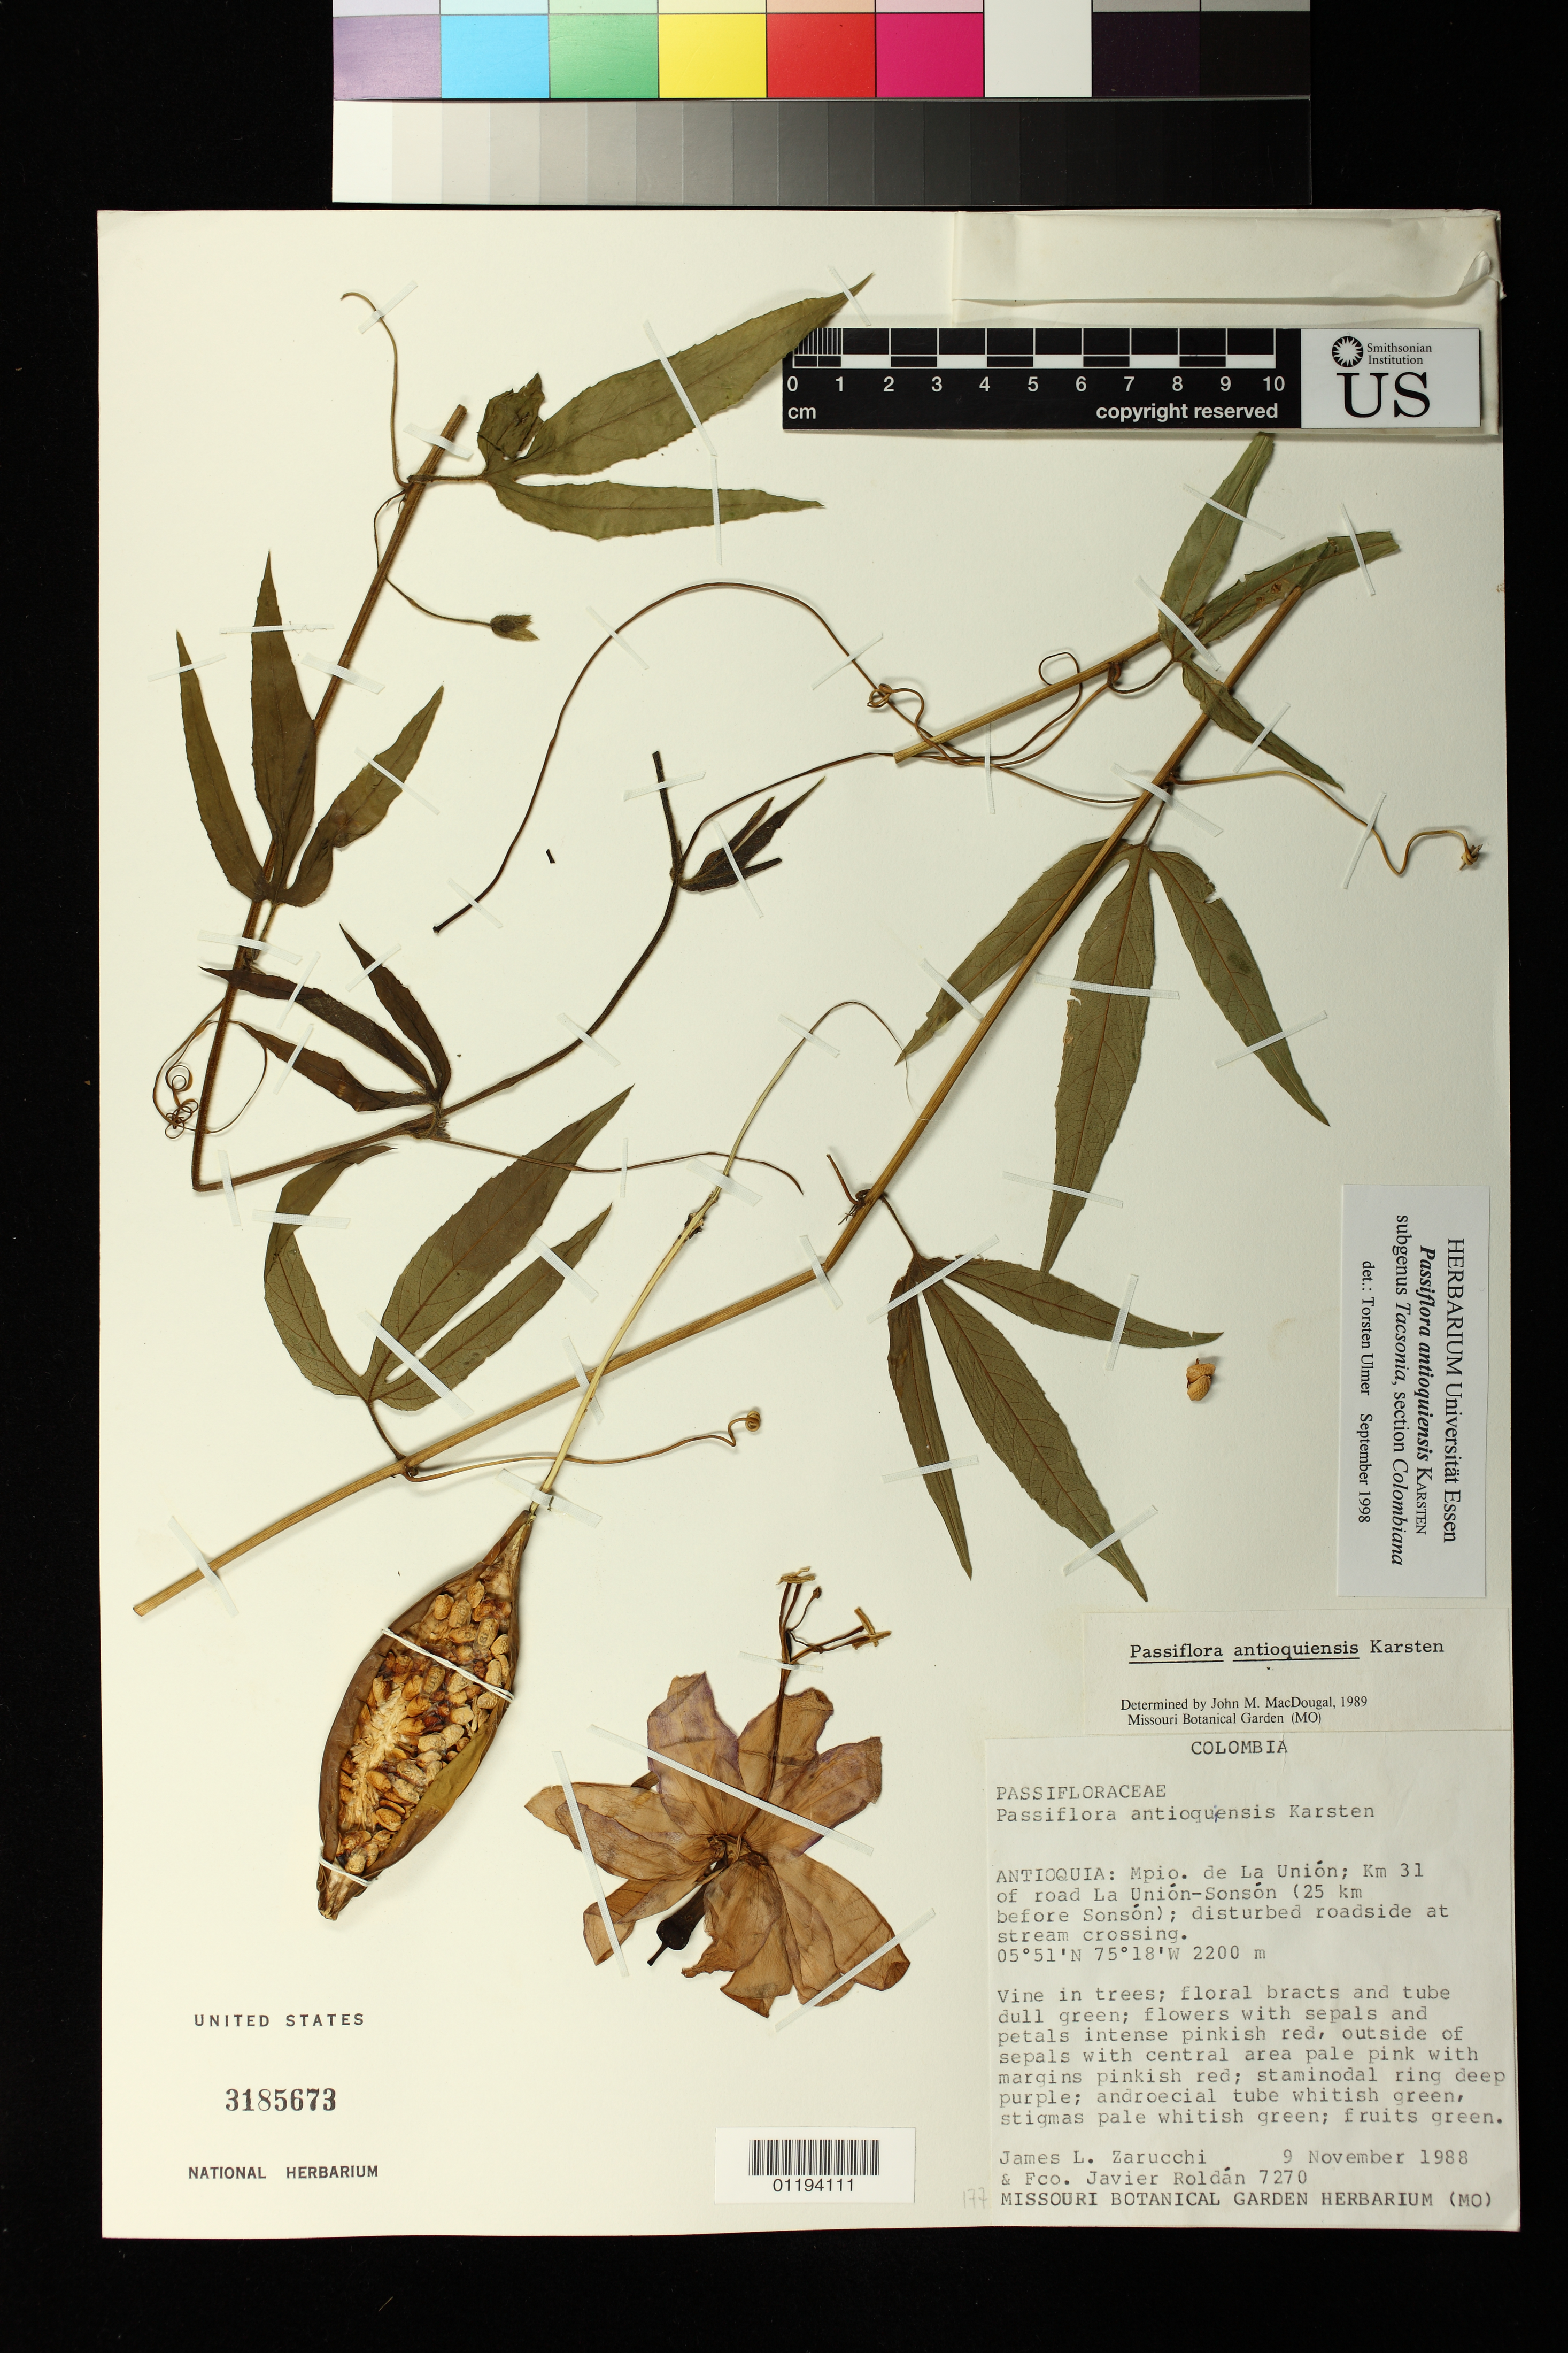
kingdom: Plantae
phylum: Tracheophyta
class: Magnoliopsida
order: Malpighiales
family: Passifloraceae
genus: Passiflora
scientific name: Passiflora antioquiensis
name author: H. Karst.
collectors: J. L. Zarucchi & F. J. Roldán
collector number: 7270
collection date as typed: Nov 9 1988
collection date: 1988-11-09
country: Colombia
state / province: Antioquia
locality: Mpio. de La Union; Km 31 of road La Union-Sonson (25 km before Sonson); disturbed roadside at stream crossing.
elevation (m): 2200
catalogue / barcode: US 3185673